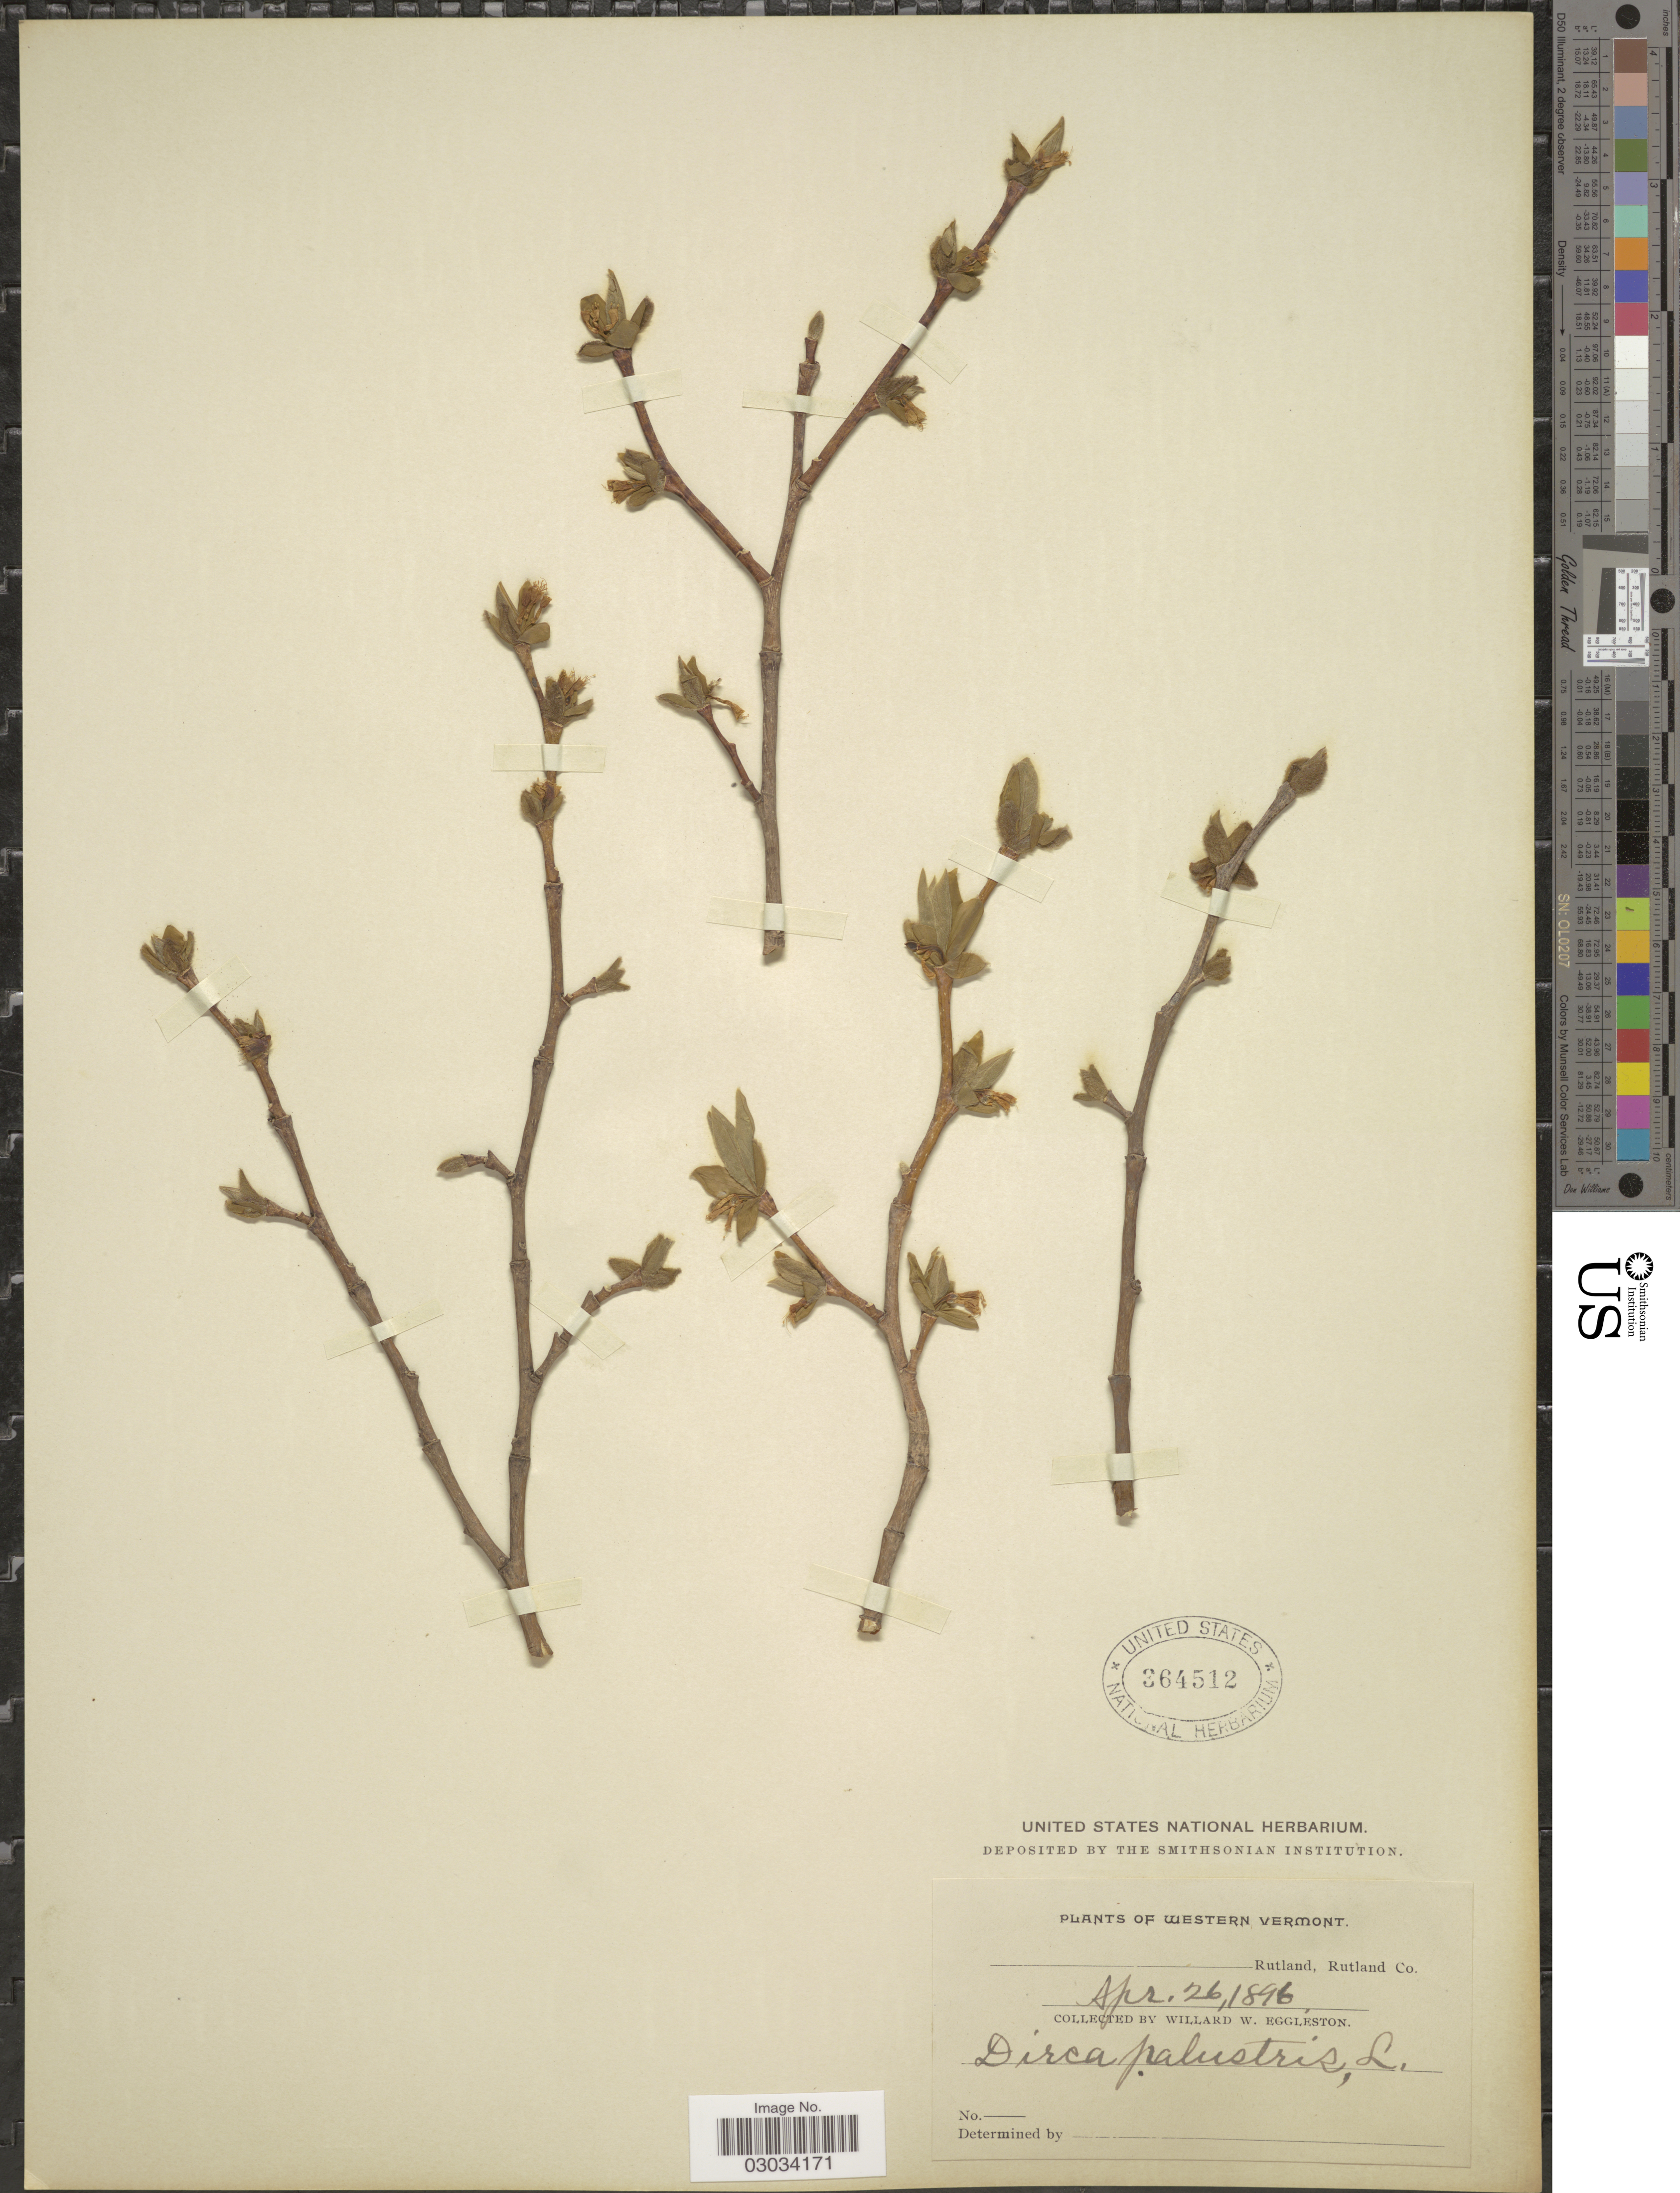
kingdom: Plantae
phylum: Tracheophyta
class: Magnoliopsida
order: Malvales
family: Thymelaeaceae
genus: Dirca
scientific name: Dirca palustris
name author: L.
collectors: W. W. Eggleston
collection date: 1896-04-26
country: United States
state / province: Vermont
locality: Western Vermont. Rutland, Rutland Co.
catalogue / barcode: US 364512